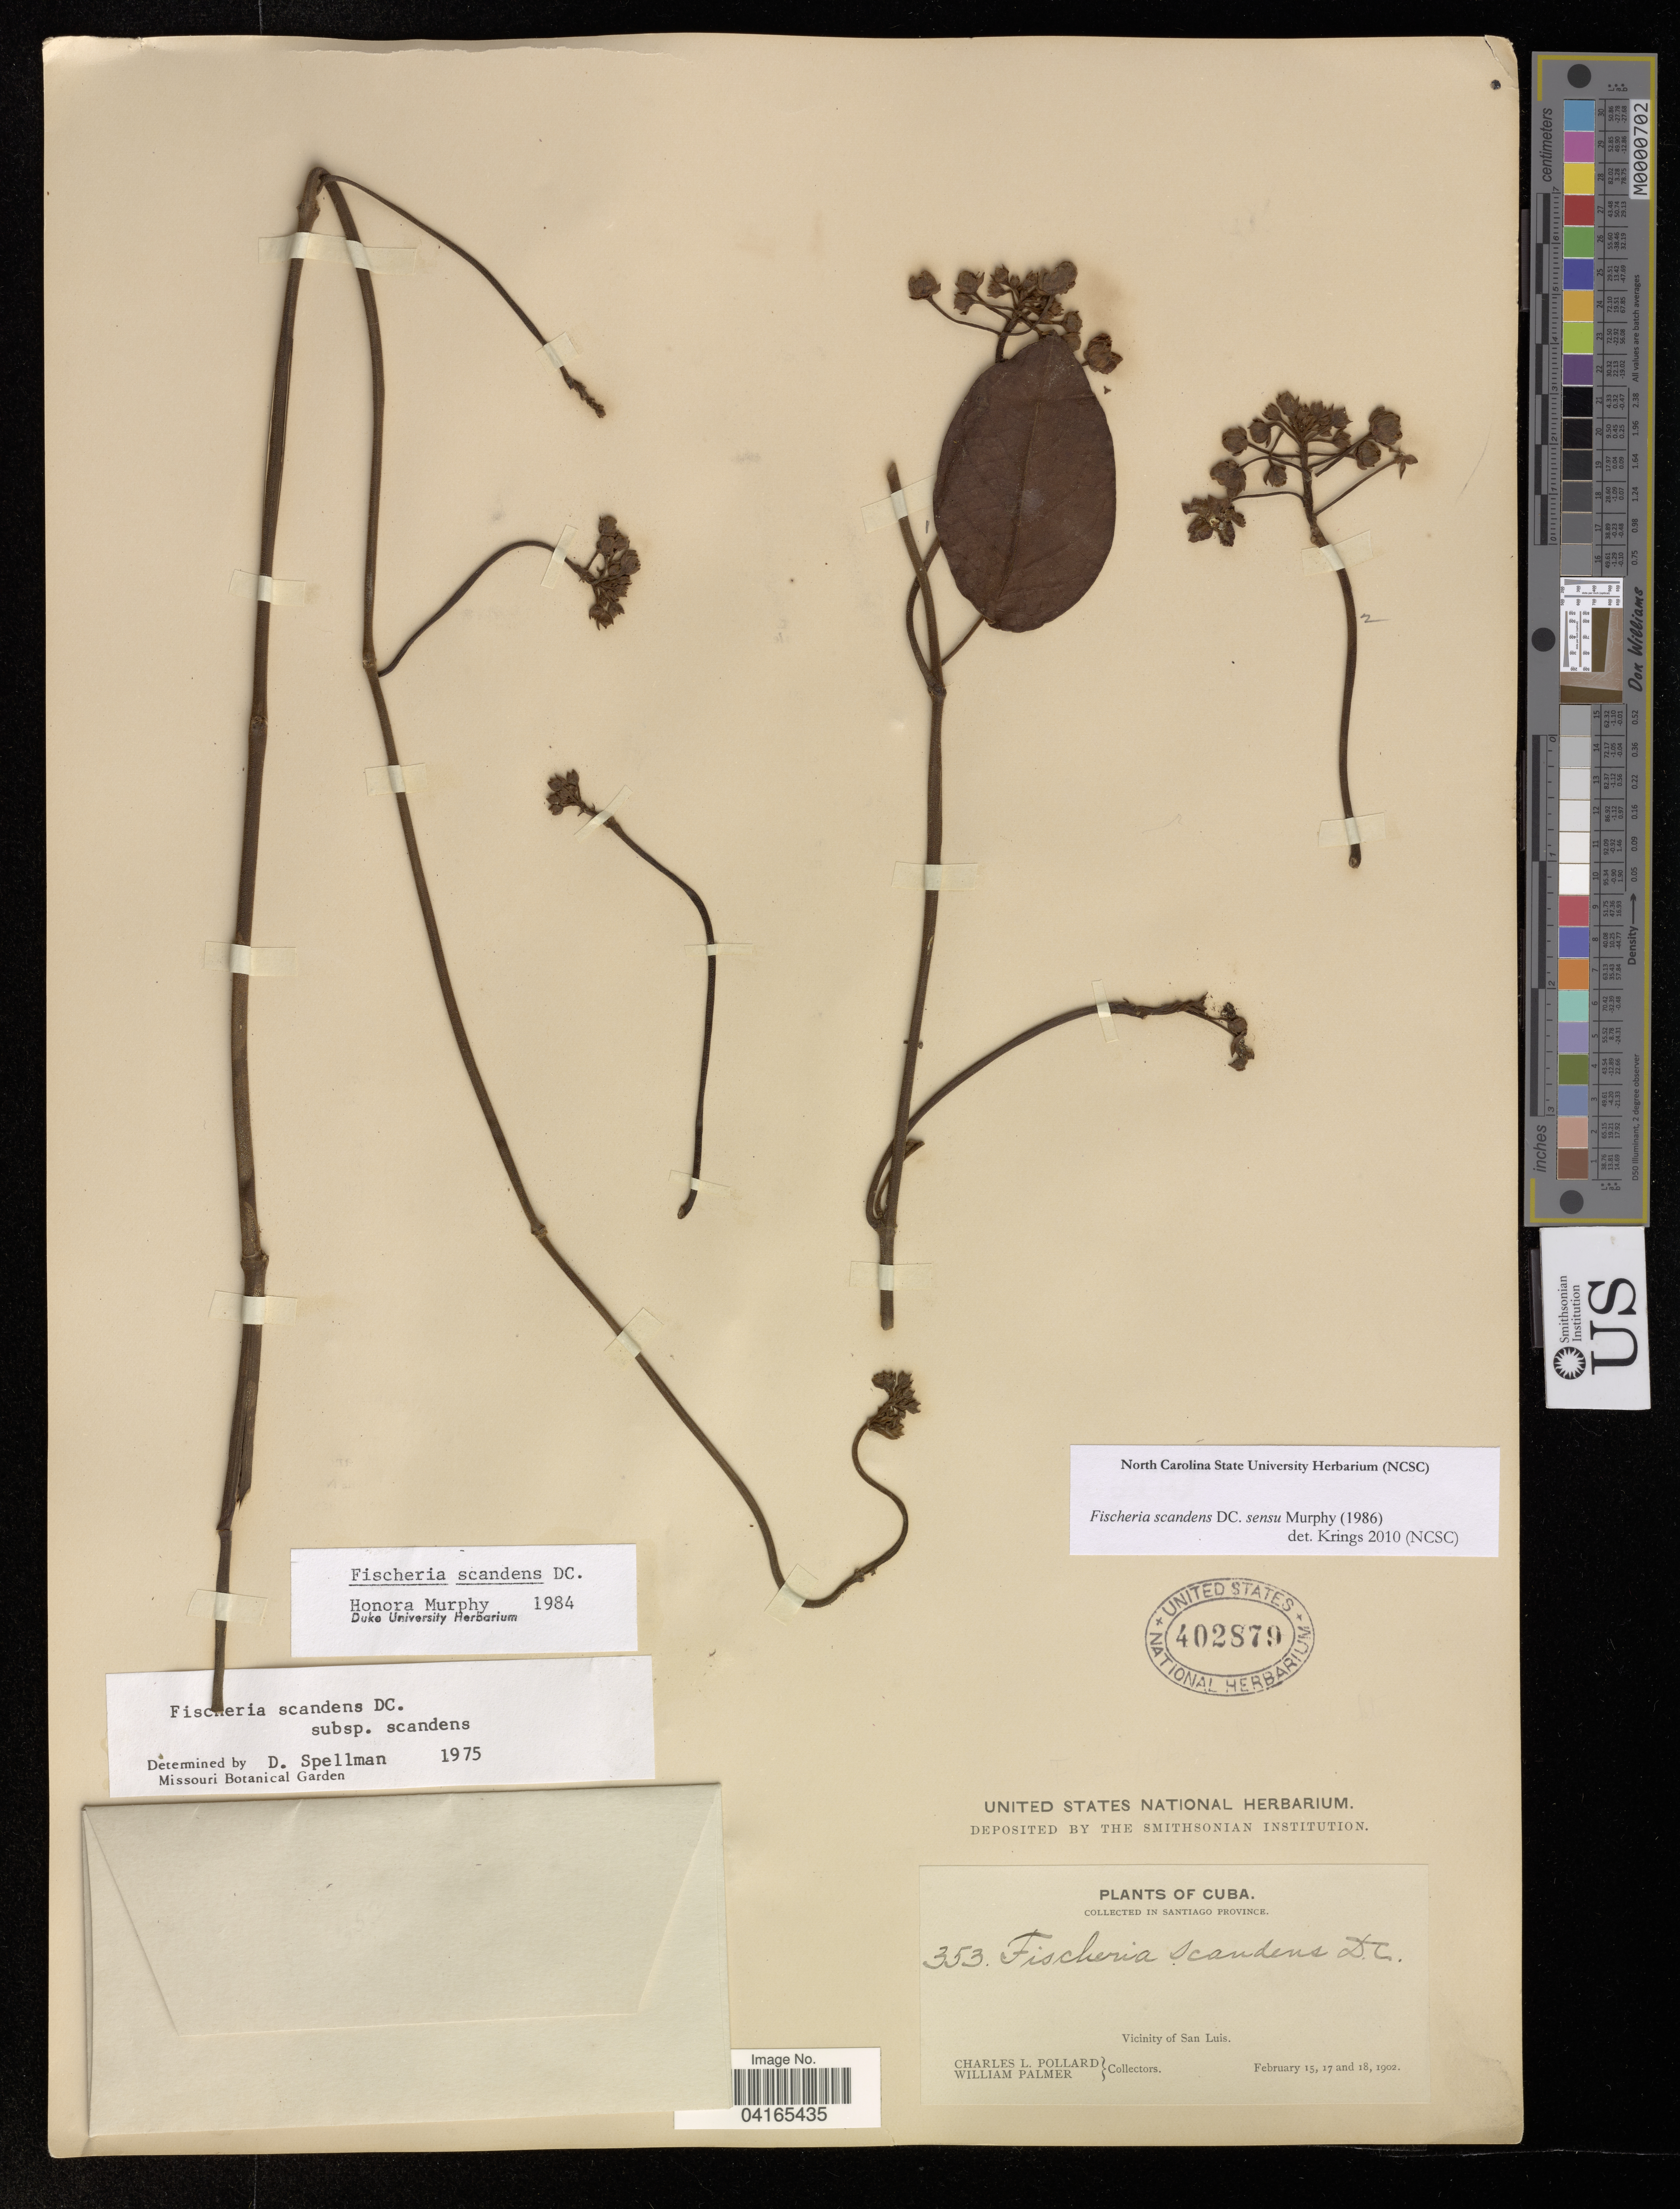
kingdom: Plantae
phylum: Tracheophyta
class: Magnoliopsida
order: Gentianales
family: Apocynaceae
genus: Fischeria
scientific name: Fischeria scandens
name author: DC.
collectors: C. L. Pollard & W. Palmer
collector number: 353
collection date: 1902-02-15/1902-02-18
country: Cuba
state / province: Santiago de Cuba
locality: Santiago Province. Vicinity of San Luis.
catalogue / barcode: US 402879